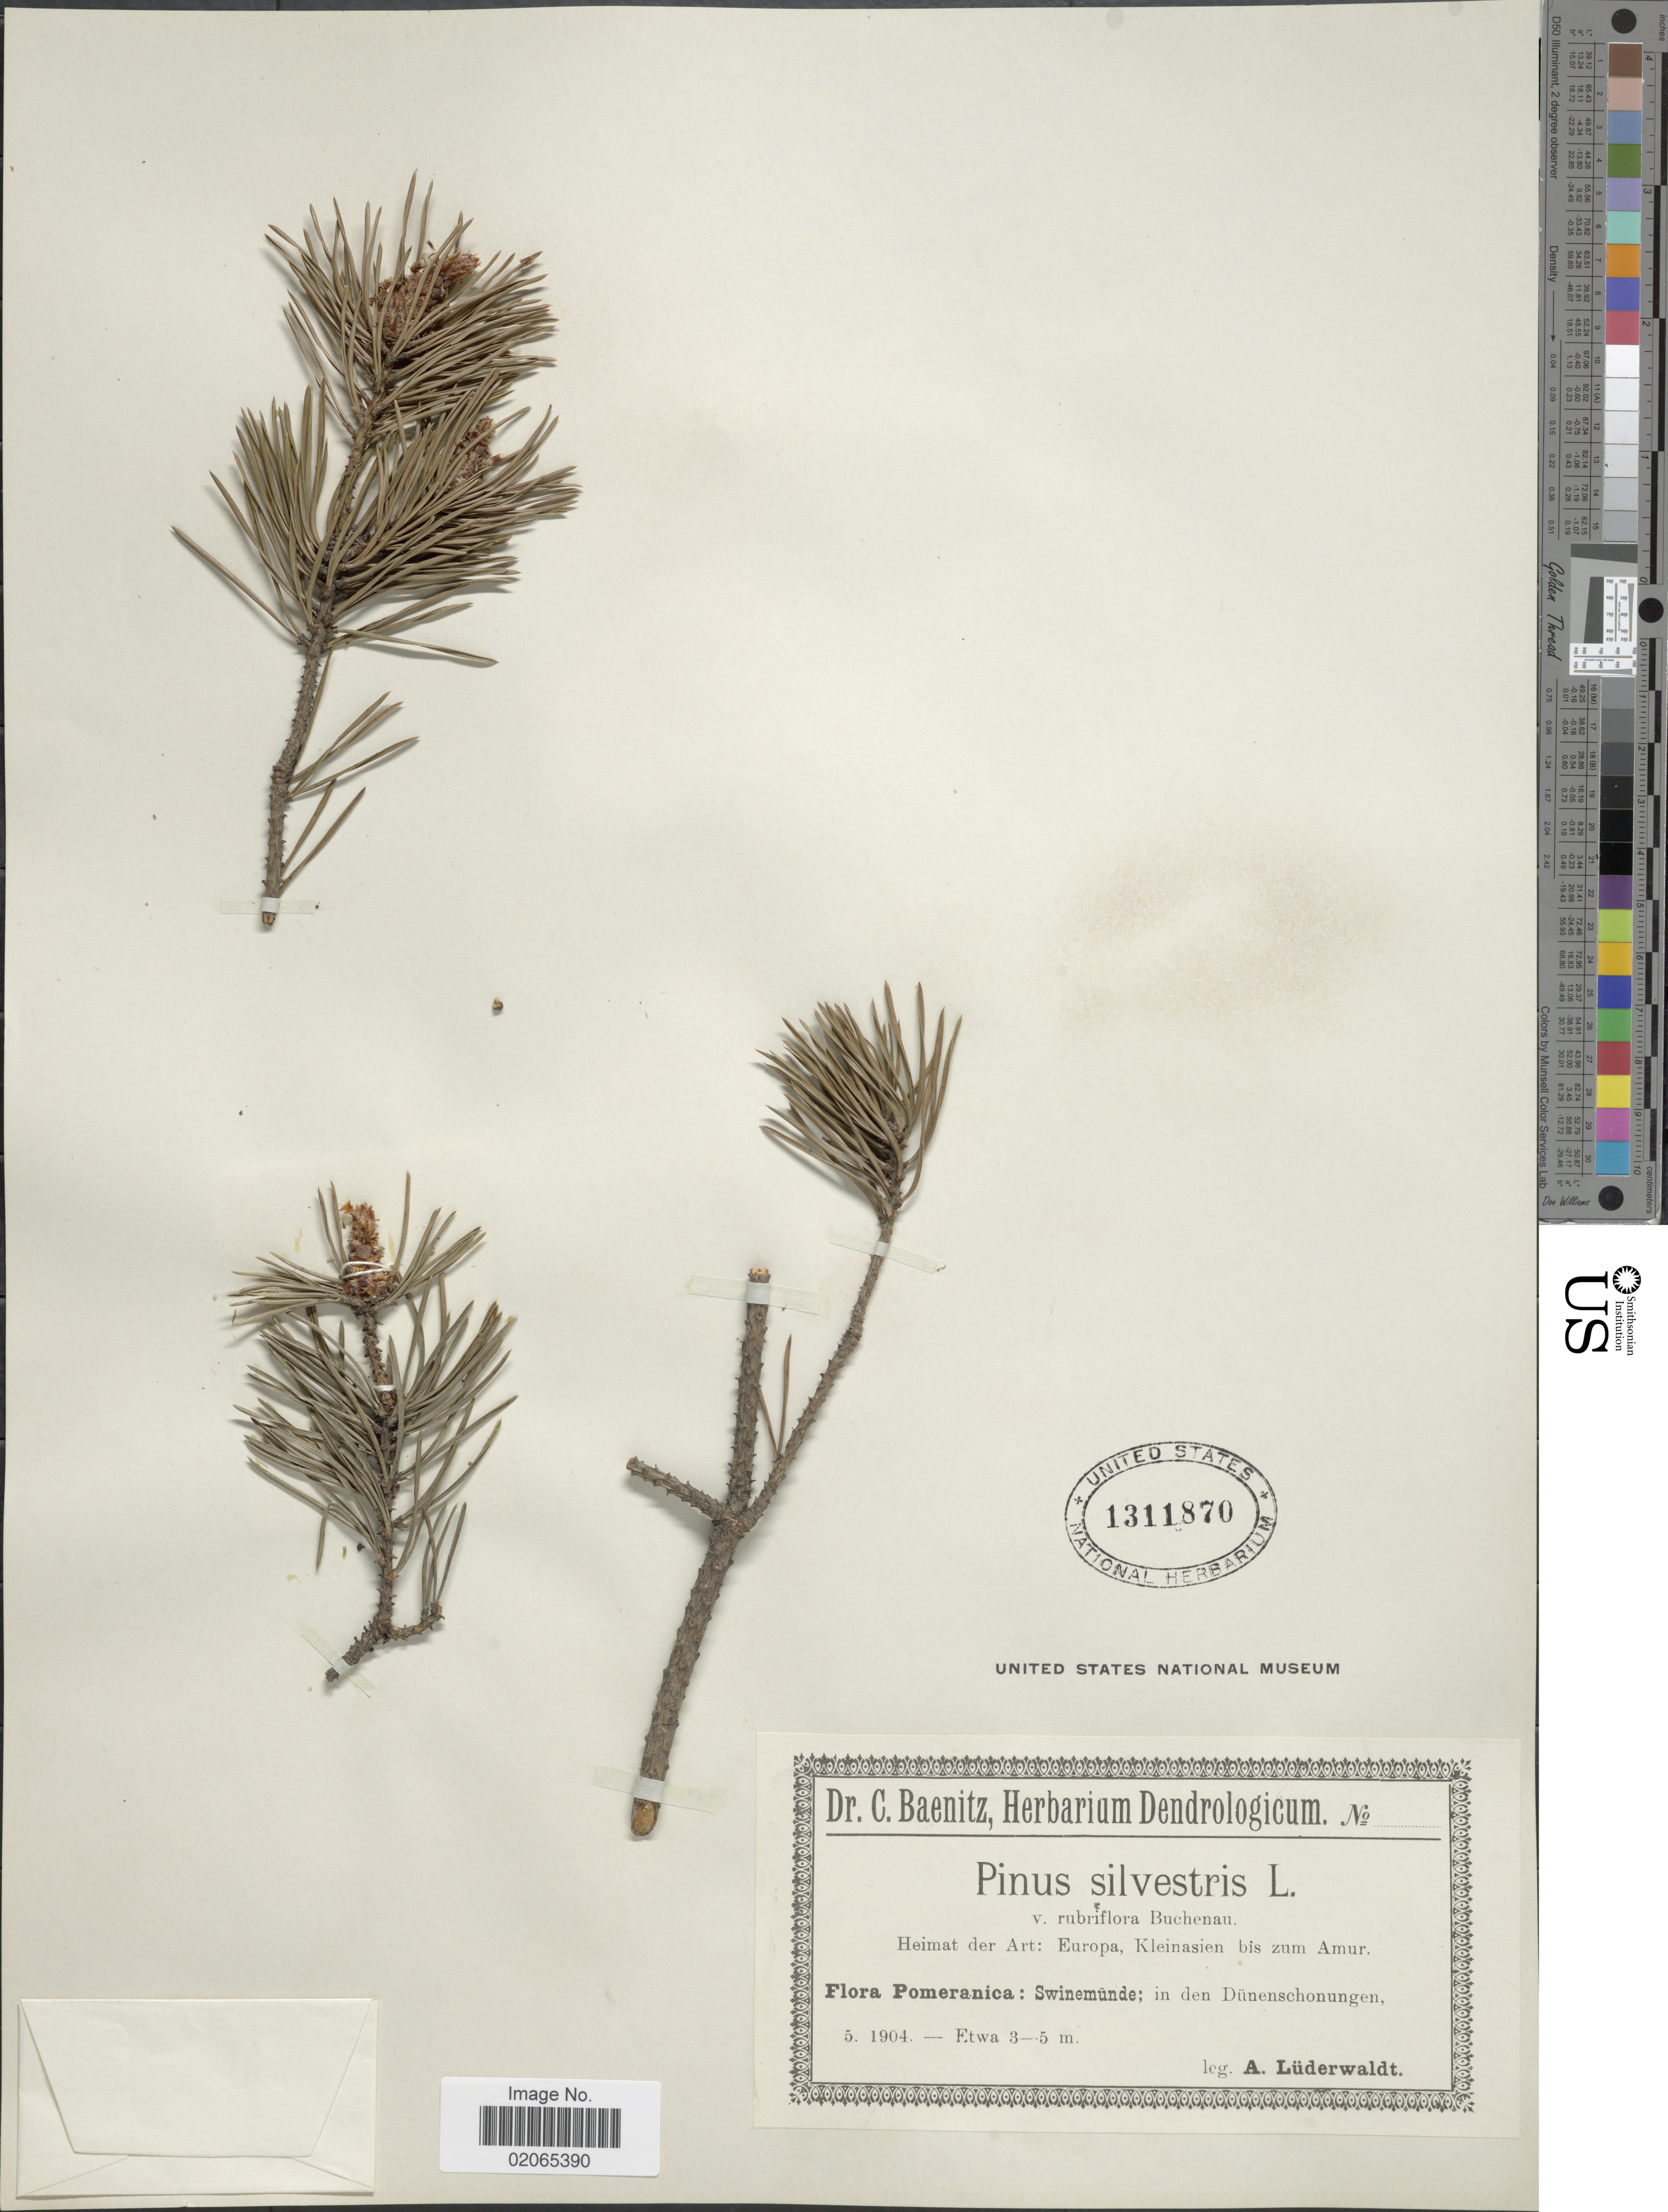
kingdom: Plantae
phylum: Tracheophyta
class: Pinopsida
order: Pinales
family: Pinaceae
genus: Pinus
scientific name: Pinus sylvestris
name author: L.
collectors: A. Lüderwaldt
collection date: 1904-05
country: Poland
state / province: Zachodniopomorskie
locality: Pomeranica: Swinemünde; in den Dünenschonungen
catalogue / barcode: US 1311870